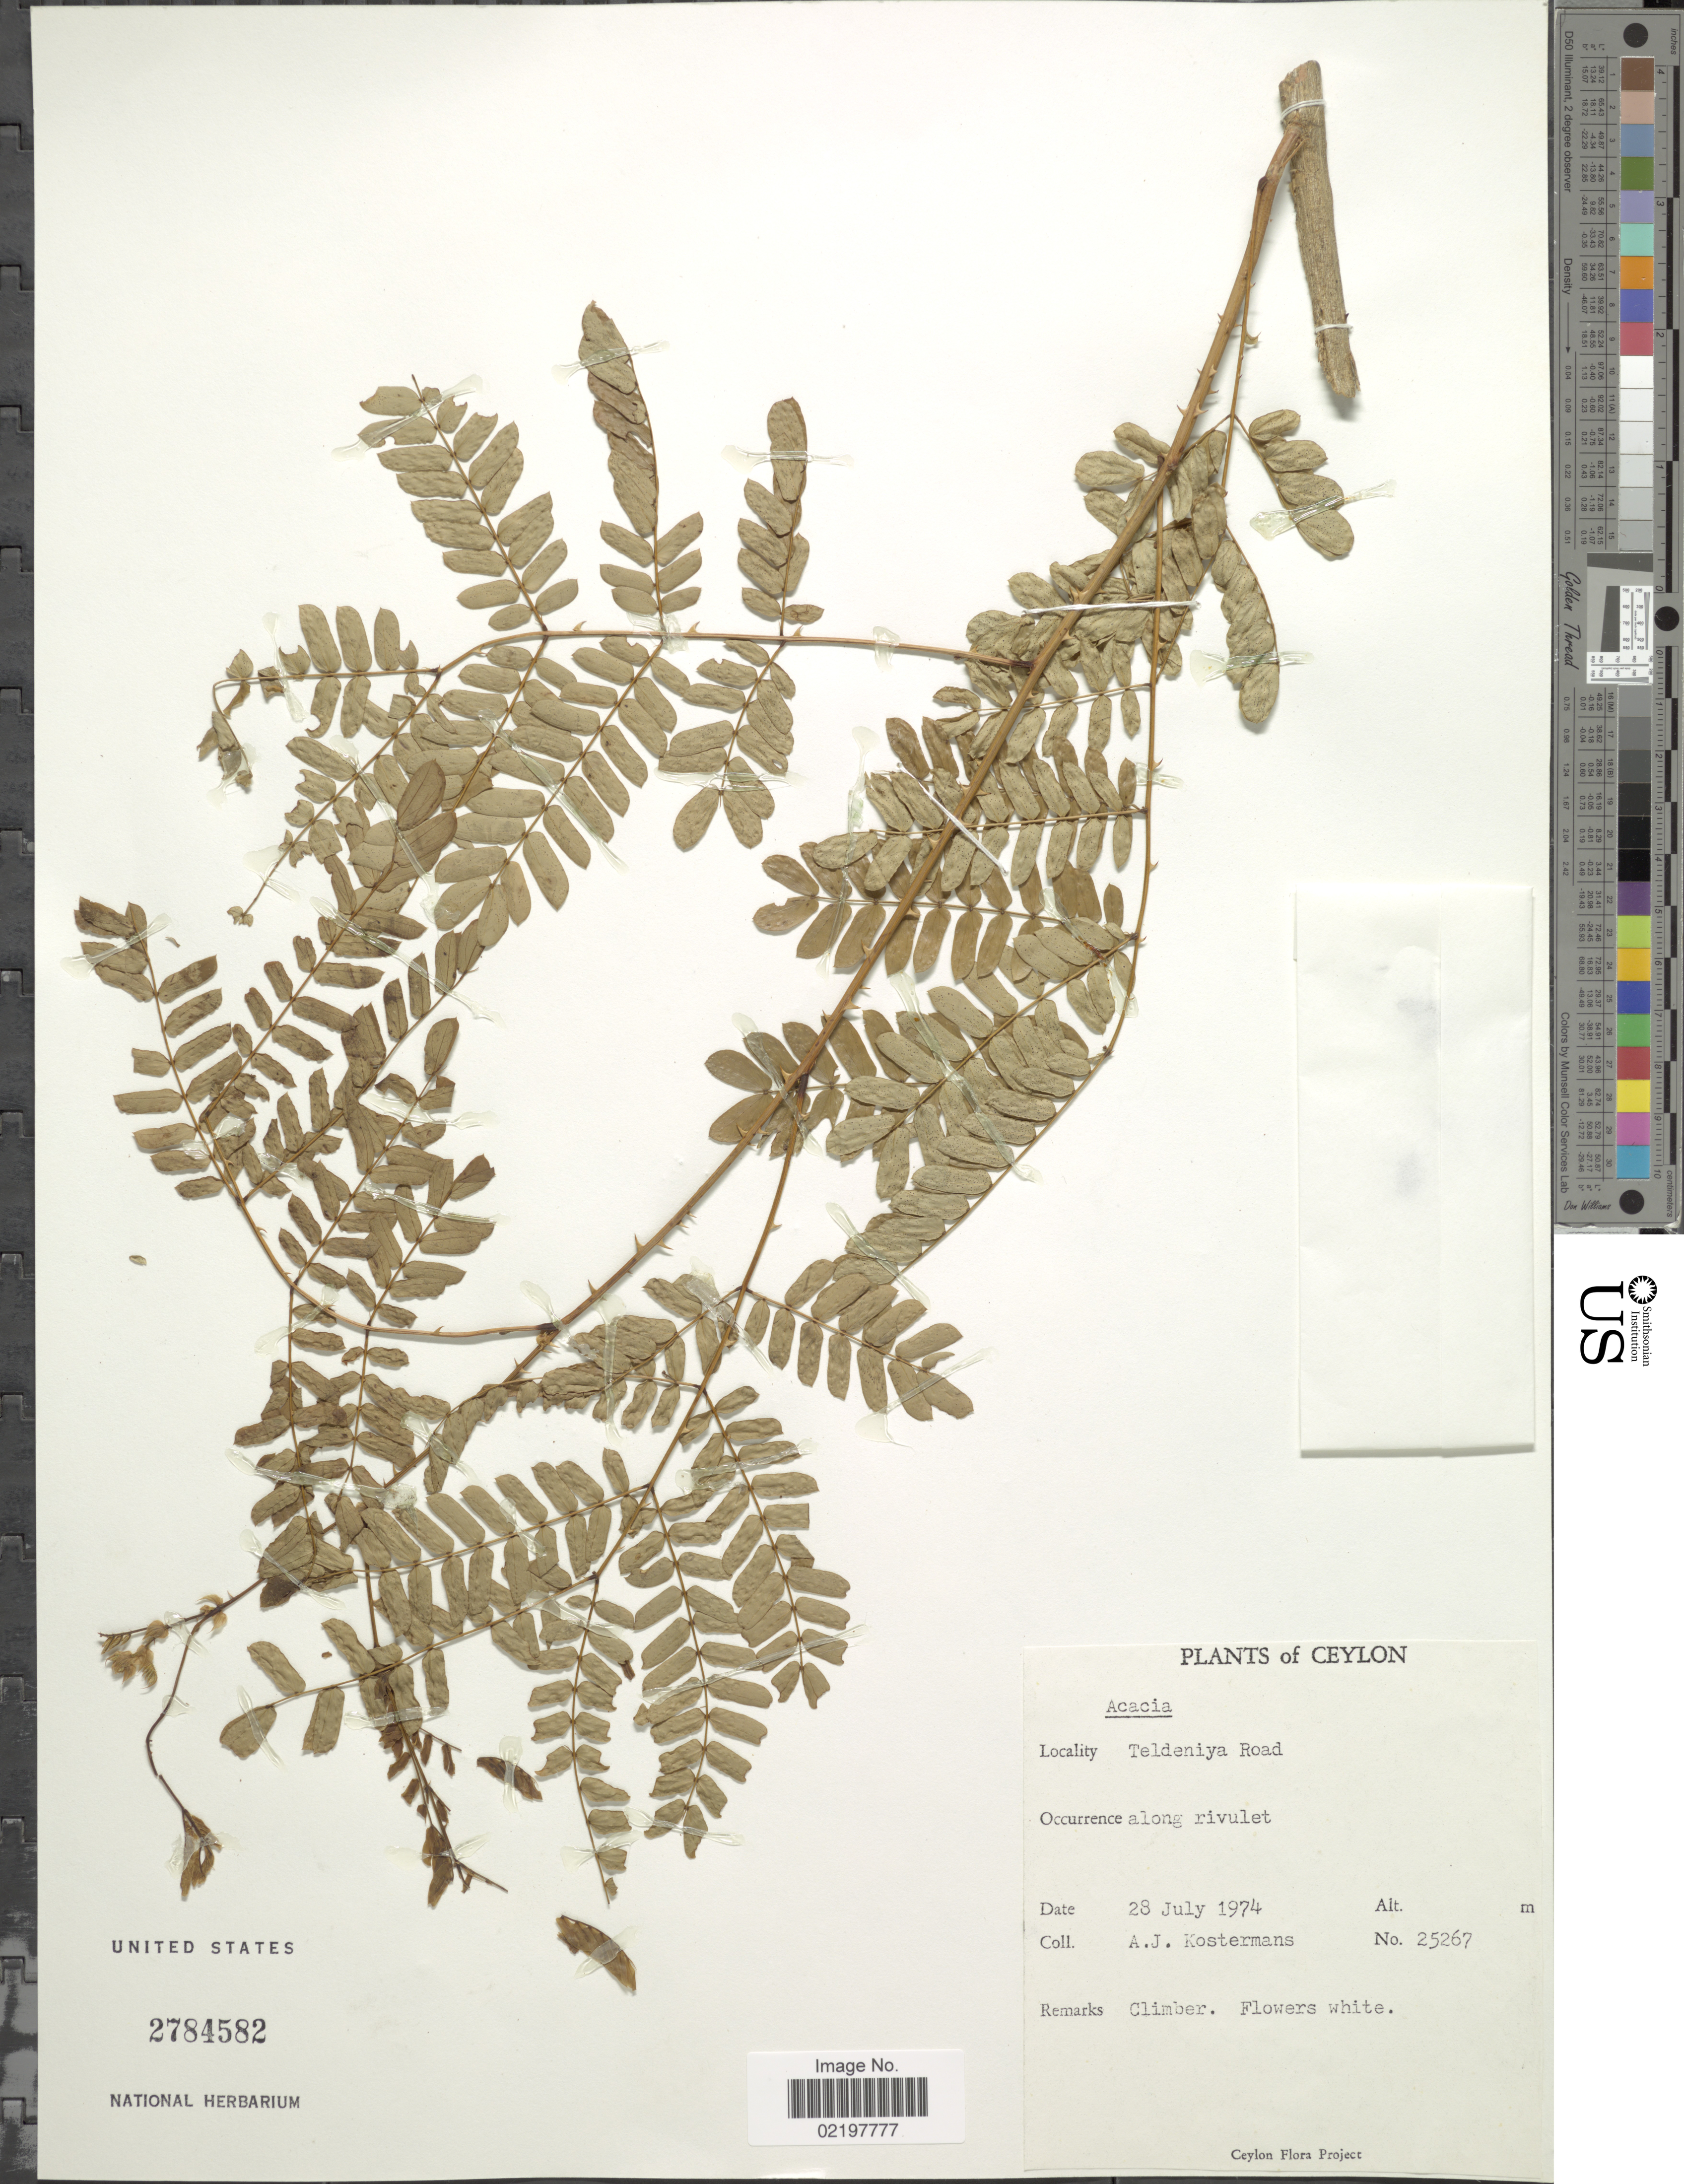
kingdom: Plantae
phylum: Tracheophyta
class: Magnoliopsida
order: Fabales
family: Fabaceae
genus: Senegalia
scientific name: Senegalia caesia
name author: (L.) Maslin et al.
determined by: Strong, M. T., (US), Smithsonian Institution - National Museum of Natural History (UNITED STATES)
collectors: A. J. G. Kostermans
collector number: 25267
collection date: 1974-07-28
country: Sri Lanka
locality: Ceylon, Teldeniya Road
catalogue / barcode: US 2784582